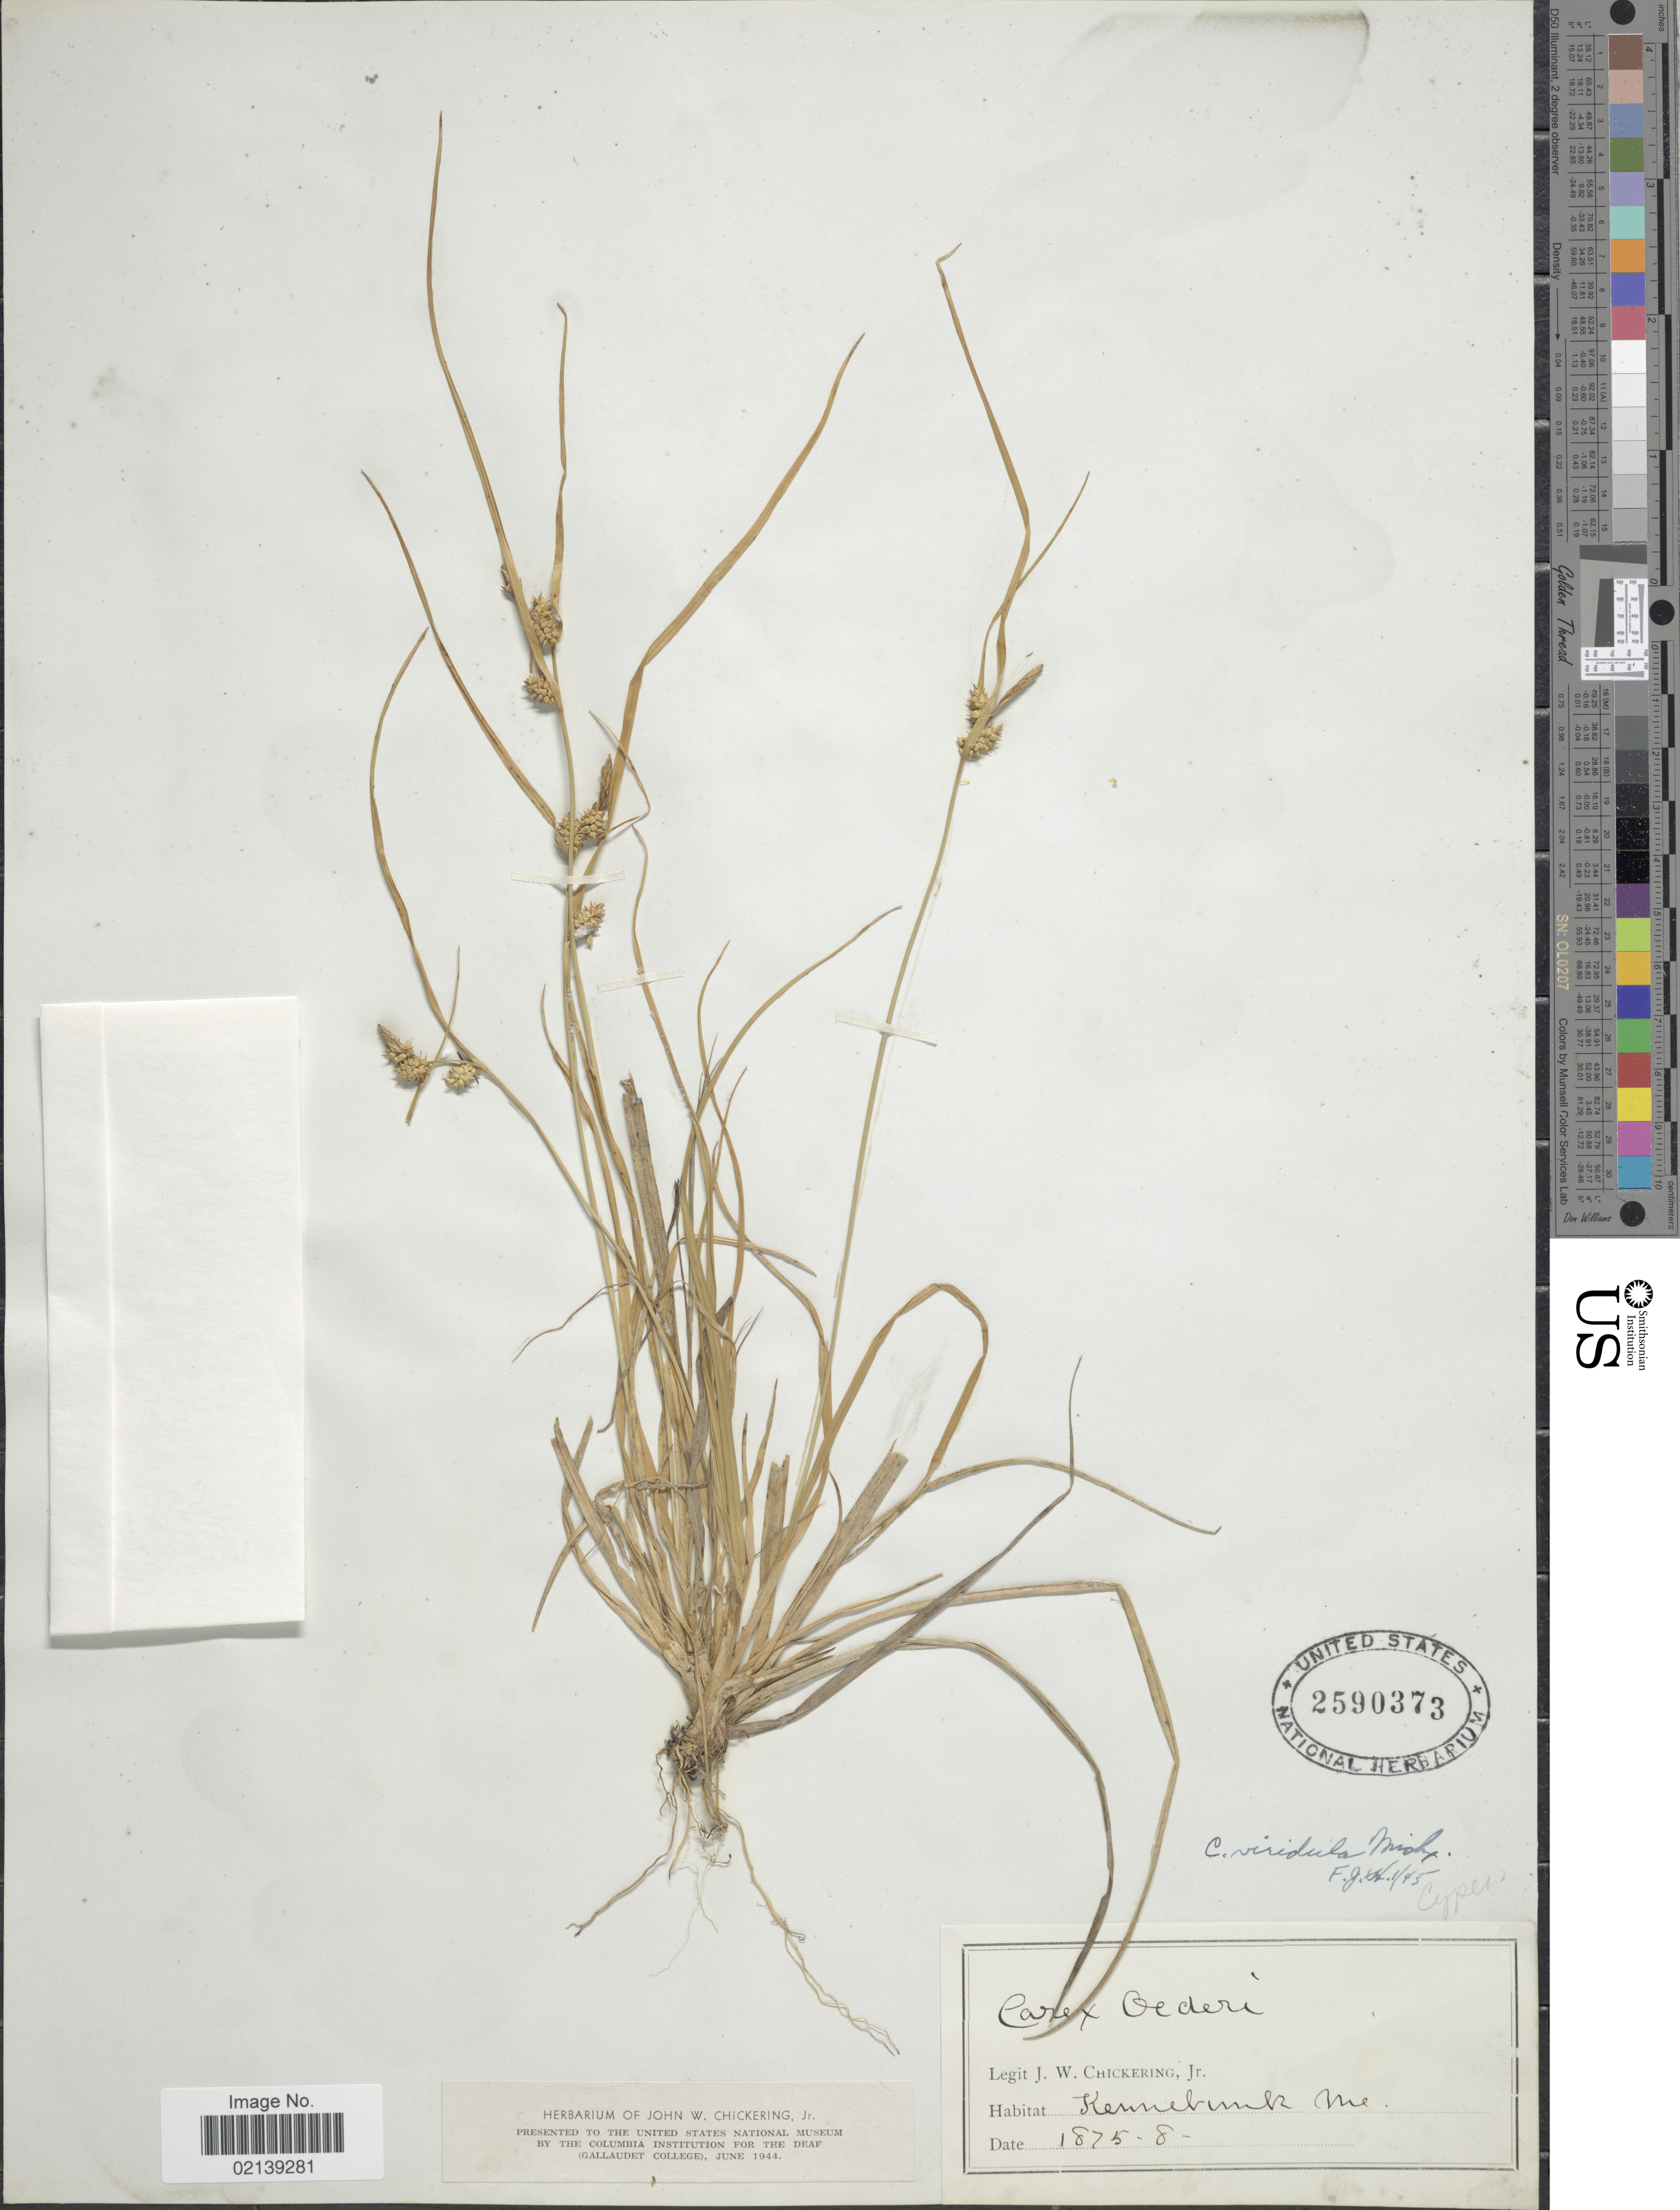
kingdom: Plantae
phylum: Tracheophyta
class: Liliopsida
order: Poales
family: Cyperaceae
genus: Carex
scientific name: Carex oederi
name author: Retz.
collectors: J. W. Chickering Jr.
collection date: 1875/1888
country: United States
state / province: Maine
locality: Kennebunk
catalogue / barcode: US 2590373